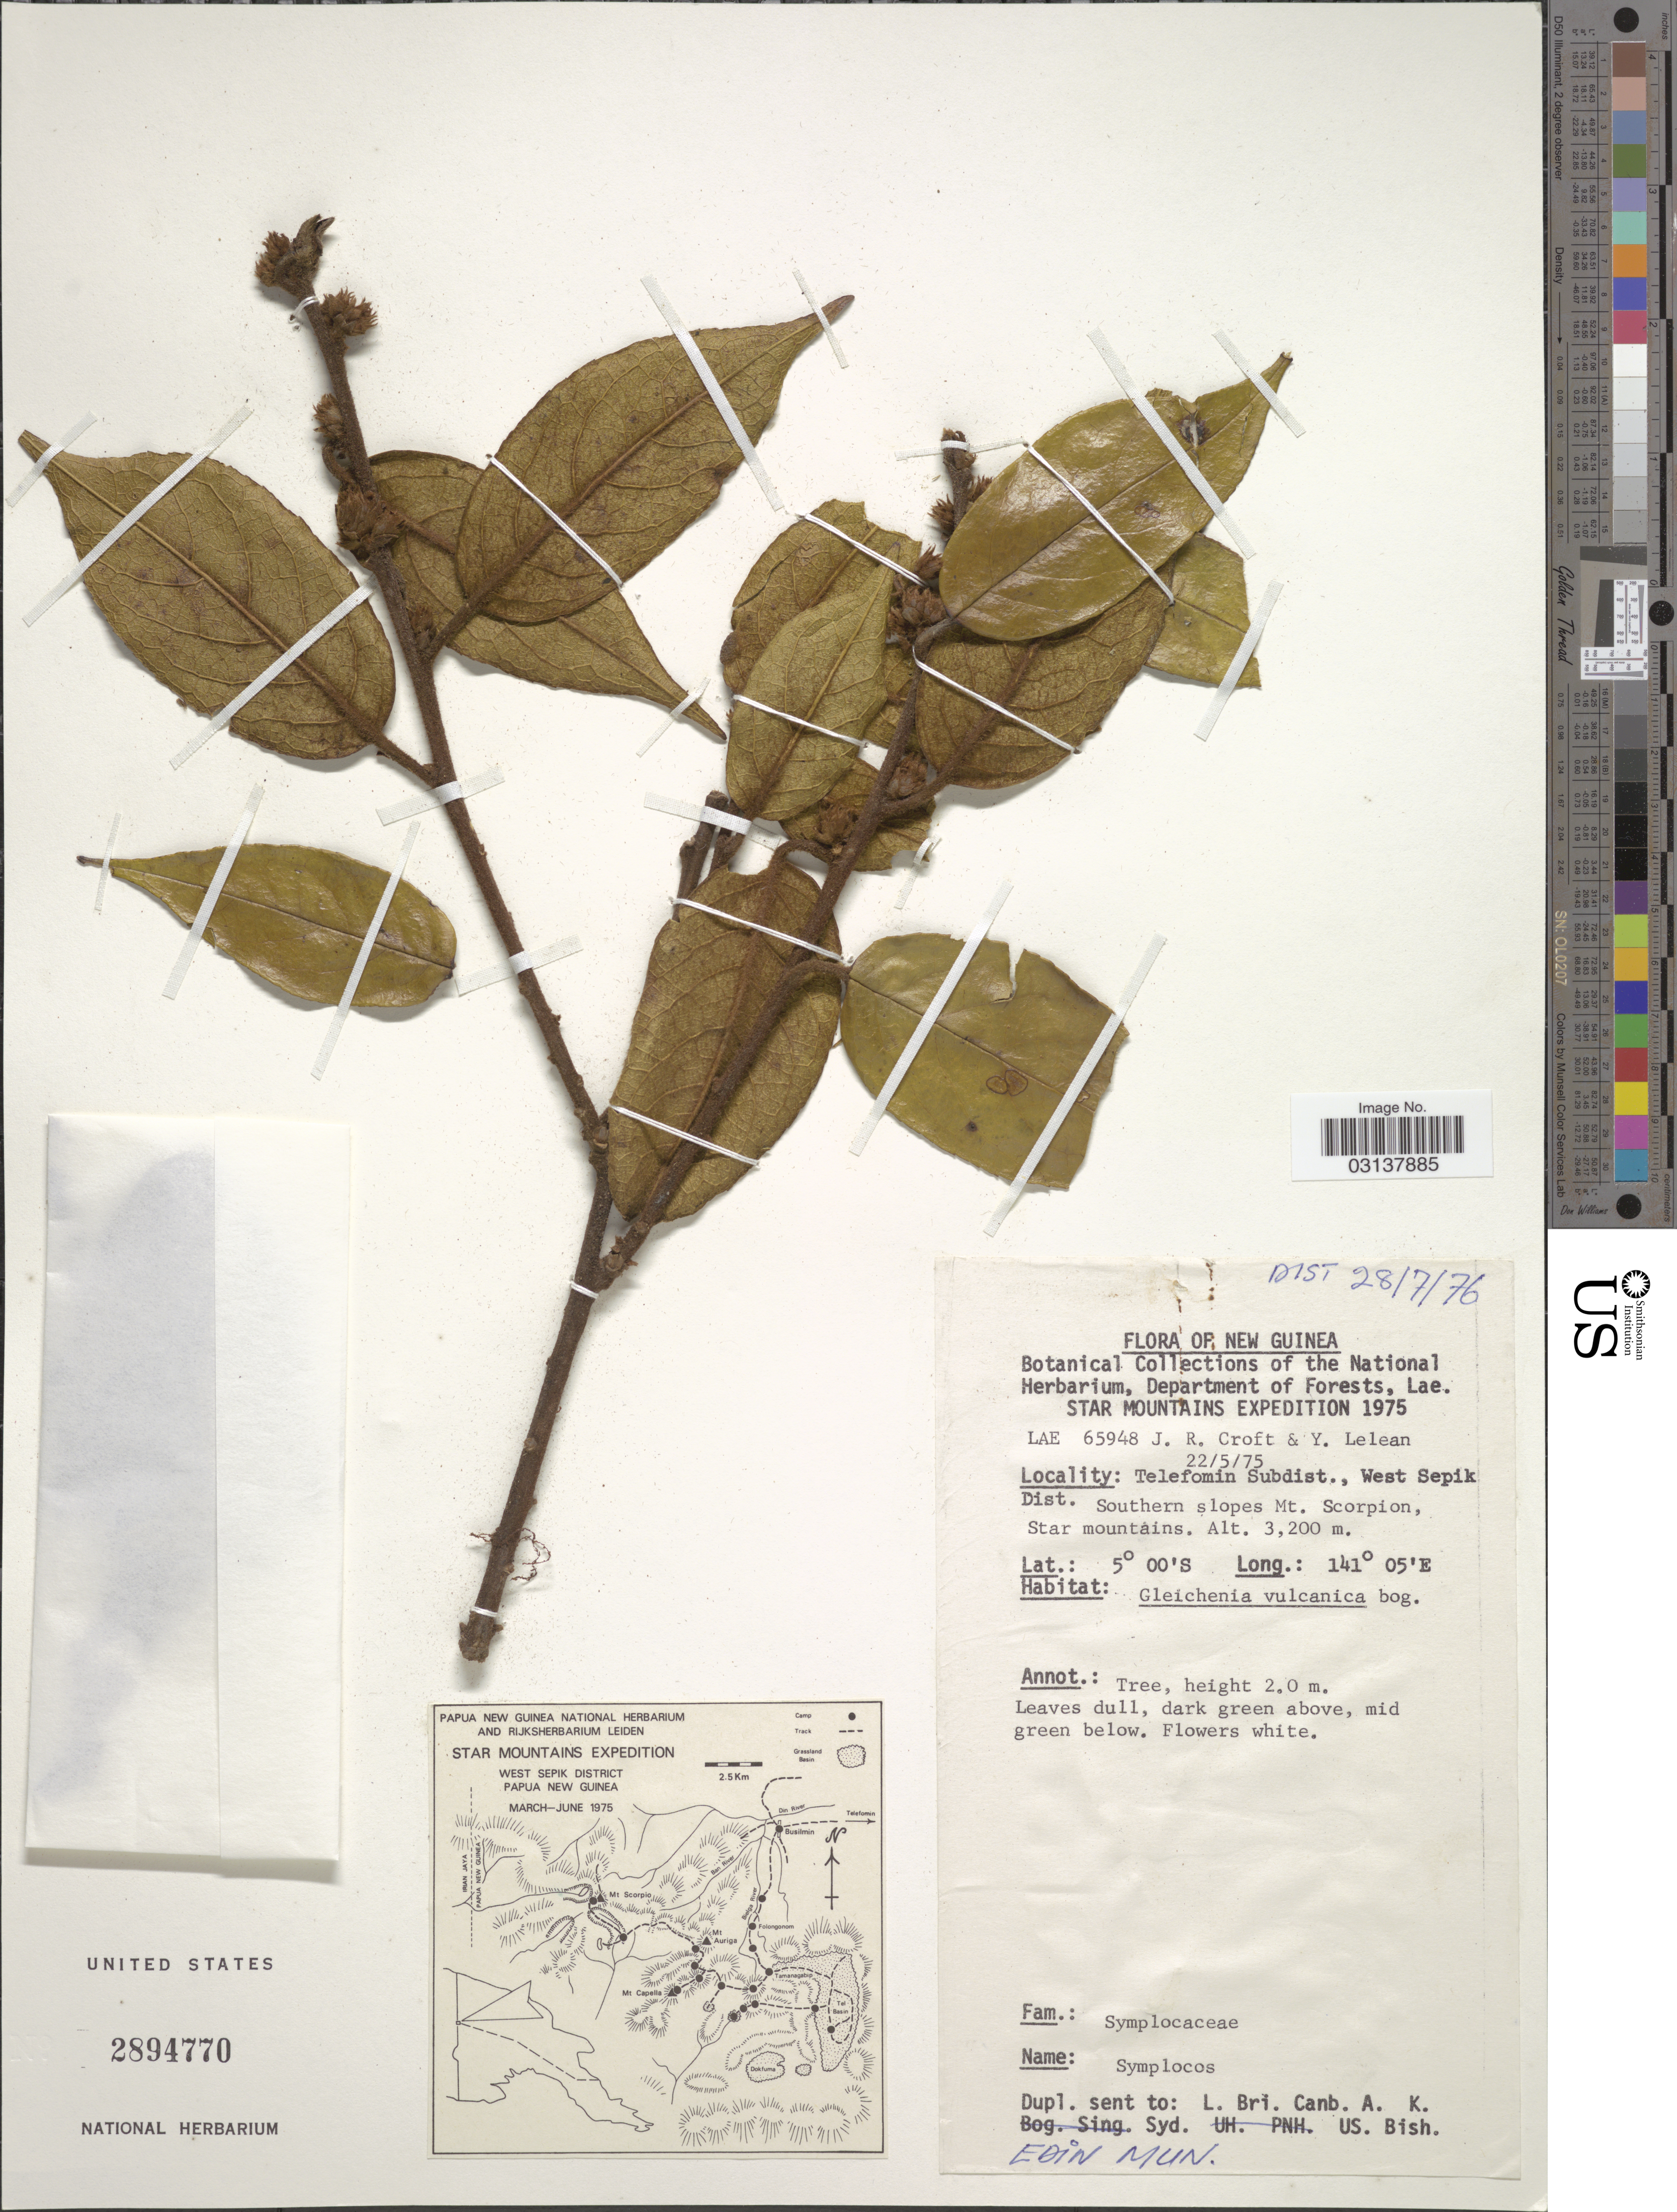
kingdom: Plantae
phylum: Tracheophyta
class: Magnoliopsida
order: Ericales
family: Symplocaceae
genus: Symplocos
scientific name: Symplocos sp.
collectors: J. R. Croft & Y. Lelean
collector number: LAE65948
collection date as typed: Transcribed d/m/y: 22/5/75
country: Papua New Guinea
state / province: Sandaun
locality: New Guinea. Telefomin Subdist., West Sepik Dist. Southern slopes Mt. Scorpion, Star mountains.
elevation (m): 3200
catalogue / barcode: US 2894770